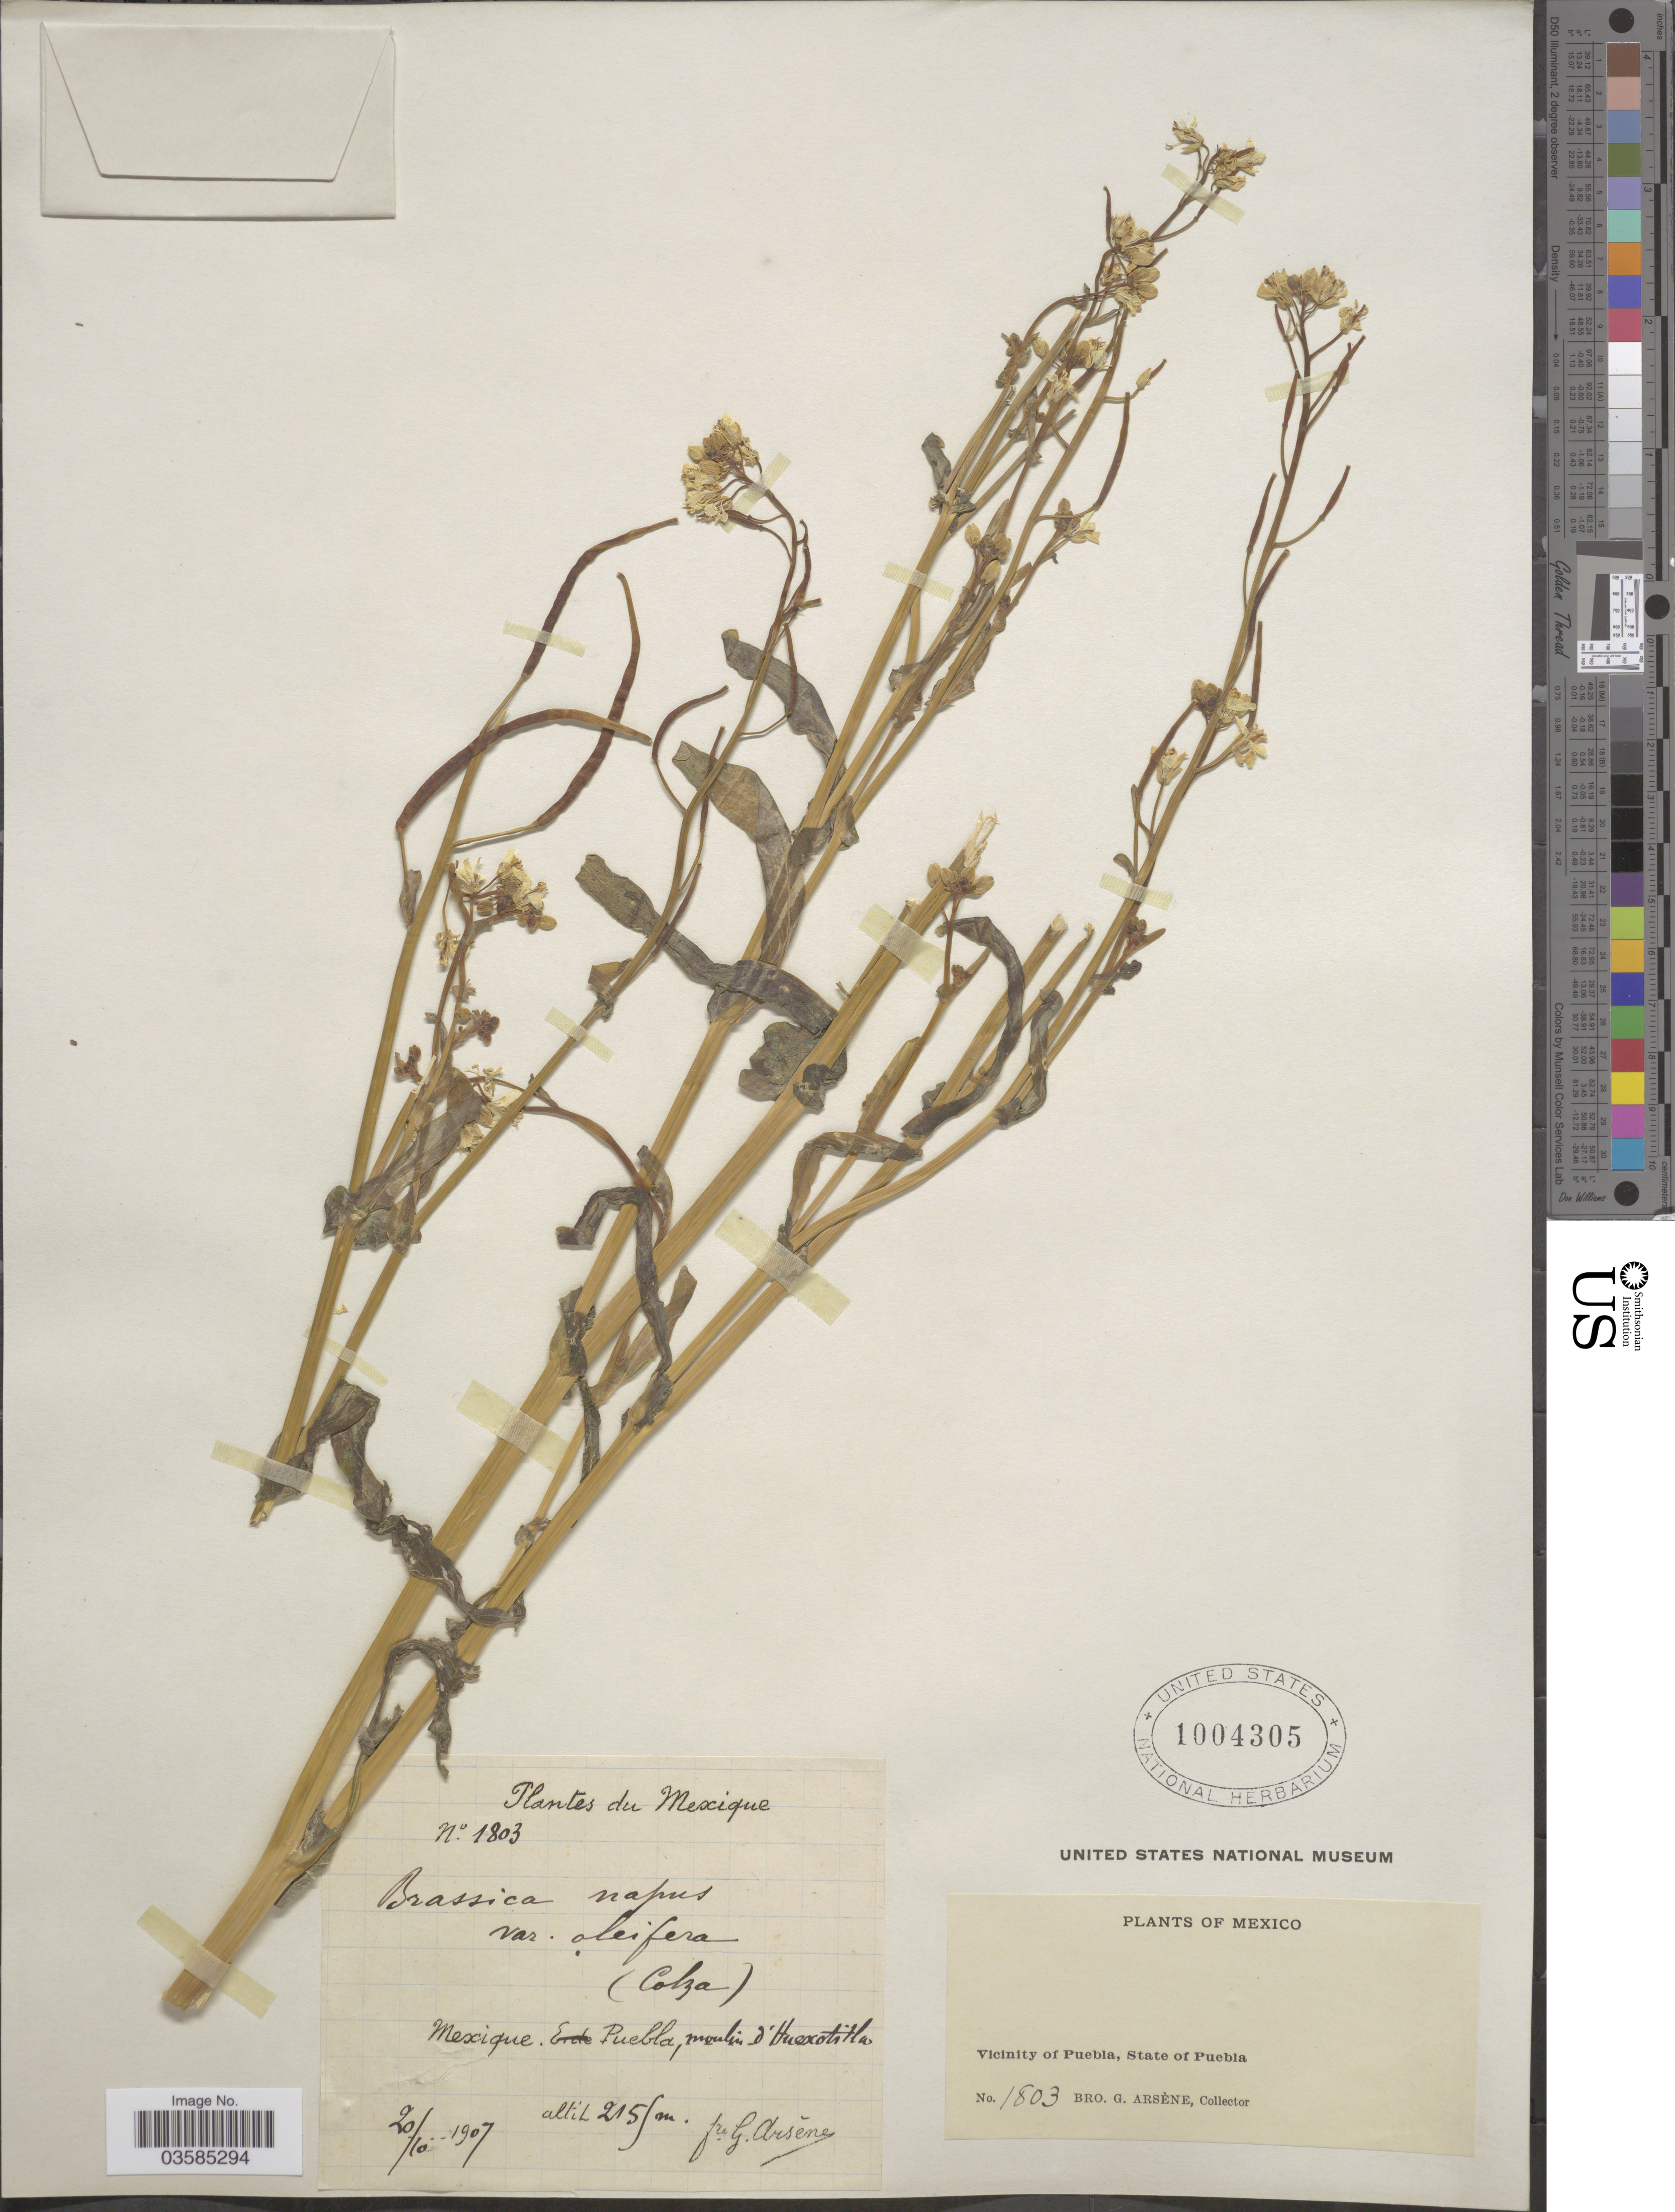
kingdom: Plantae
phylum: Tracheophyta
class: Magnoliopsida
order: Brassicales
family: Brassicaceae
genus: Brassica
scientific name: Brassica napus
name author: L.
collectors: Bro. G. Arsène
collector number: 1803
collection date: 1907-10-20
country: Mexico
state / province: Puebla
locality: Vicinity of Puebla, State of Puebla. Moulin d'Huexotitla.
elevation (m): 2155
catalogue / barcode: US 1004305